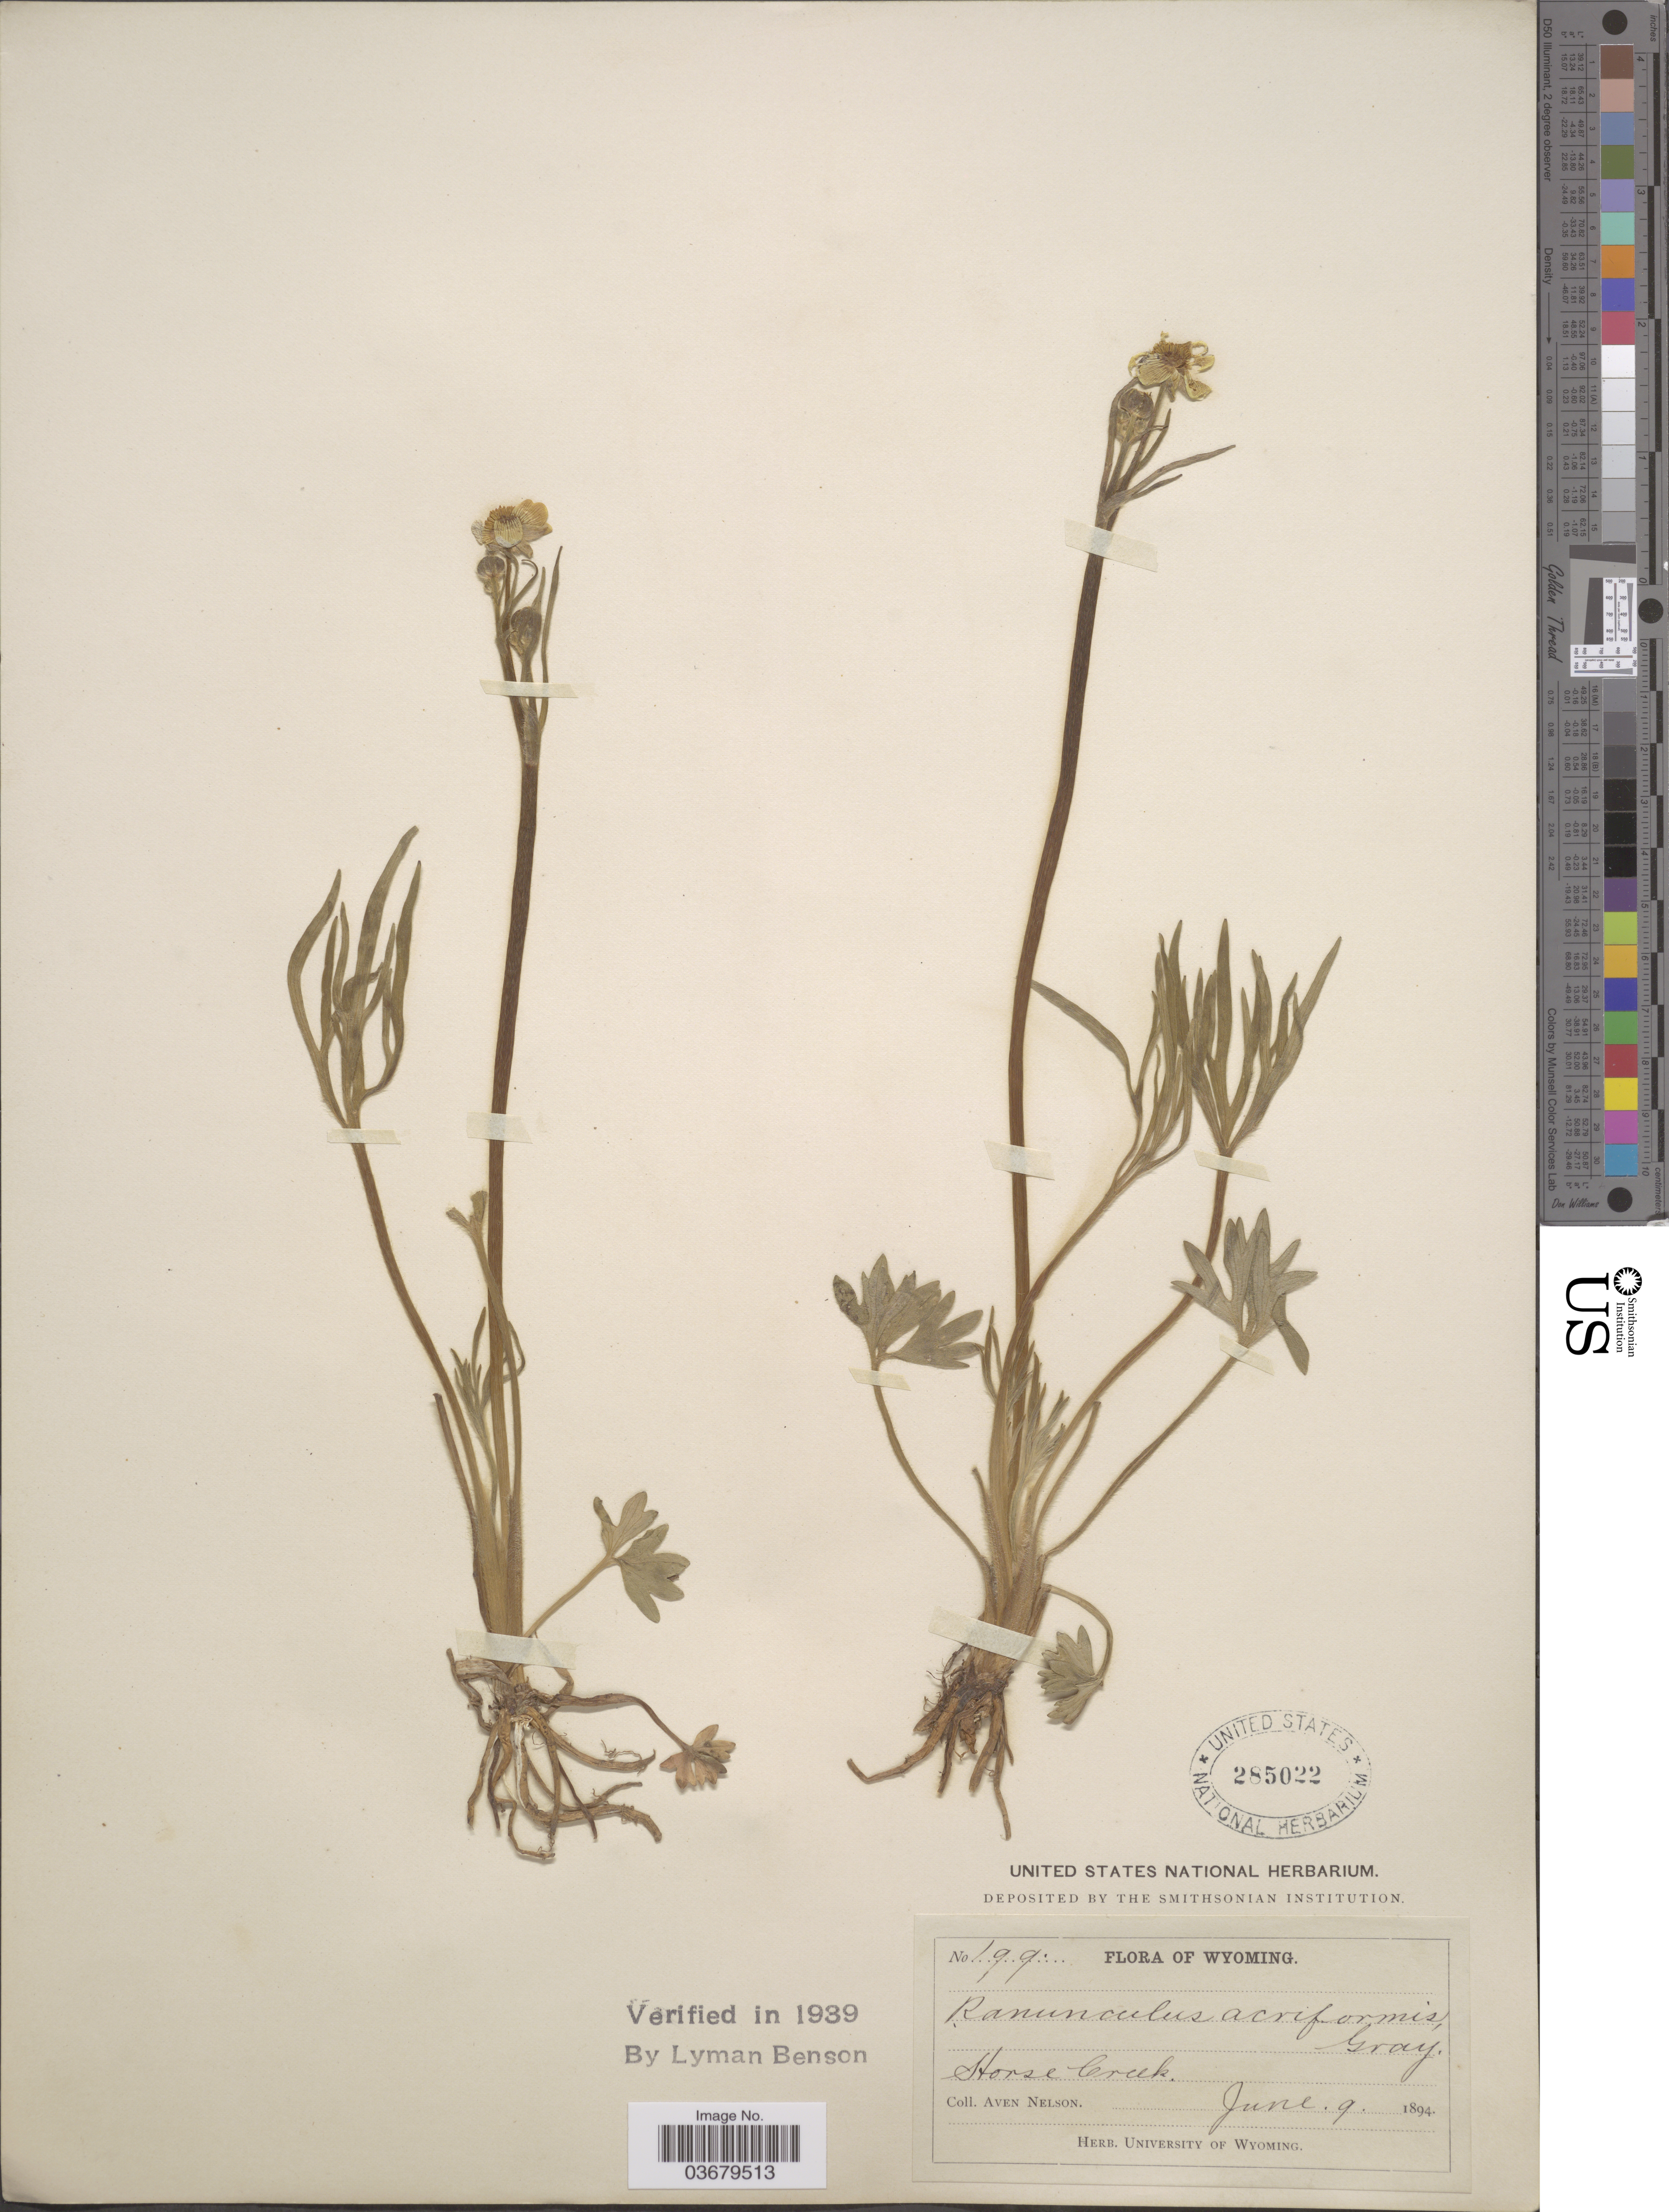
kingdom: Plantae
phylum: Tracheophyta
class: Magnoliopsida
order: Ranunculales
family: Ranunculaceae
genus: Ranunculus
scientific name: Ranunculus acriformis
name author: A. Gray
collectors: A. Nelson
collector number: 199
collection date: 1894-06-09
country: United States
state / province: Wyoming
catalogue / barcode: US 285022